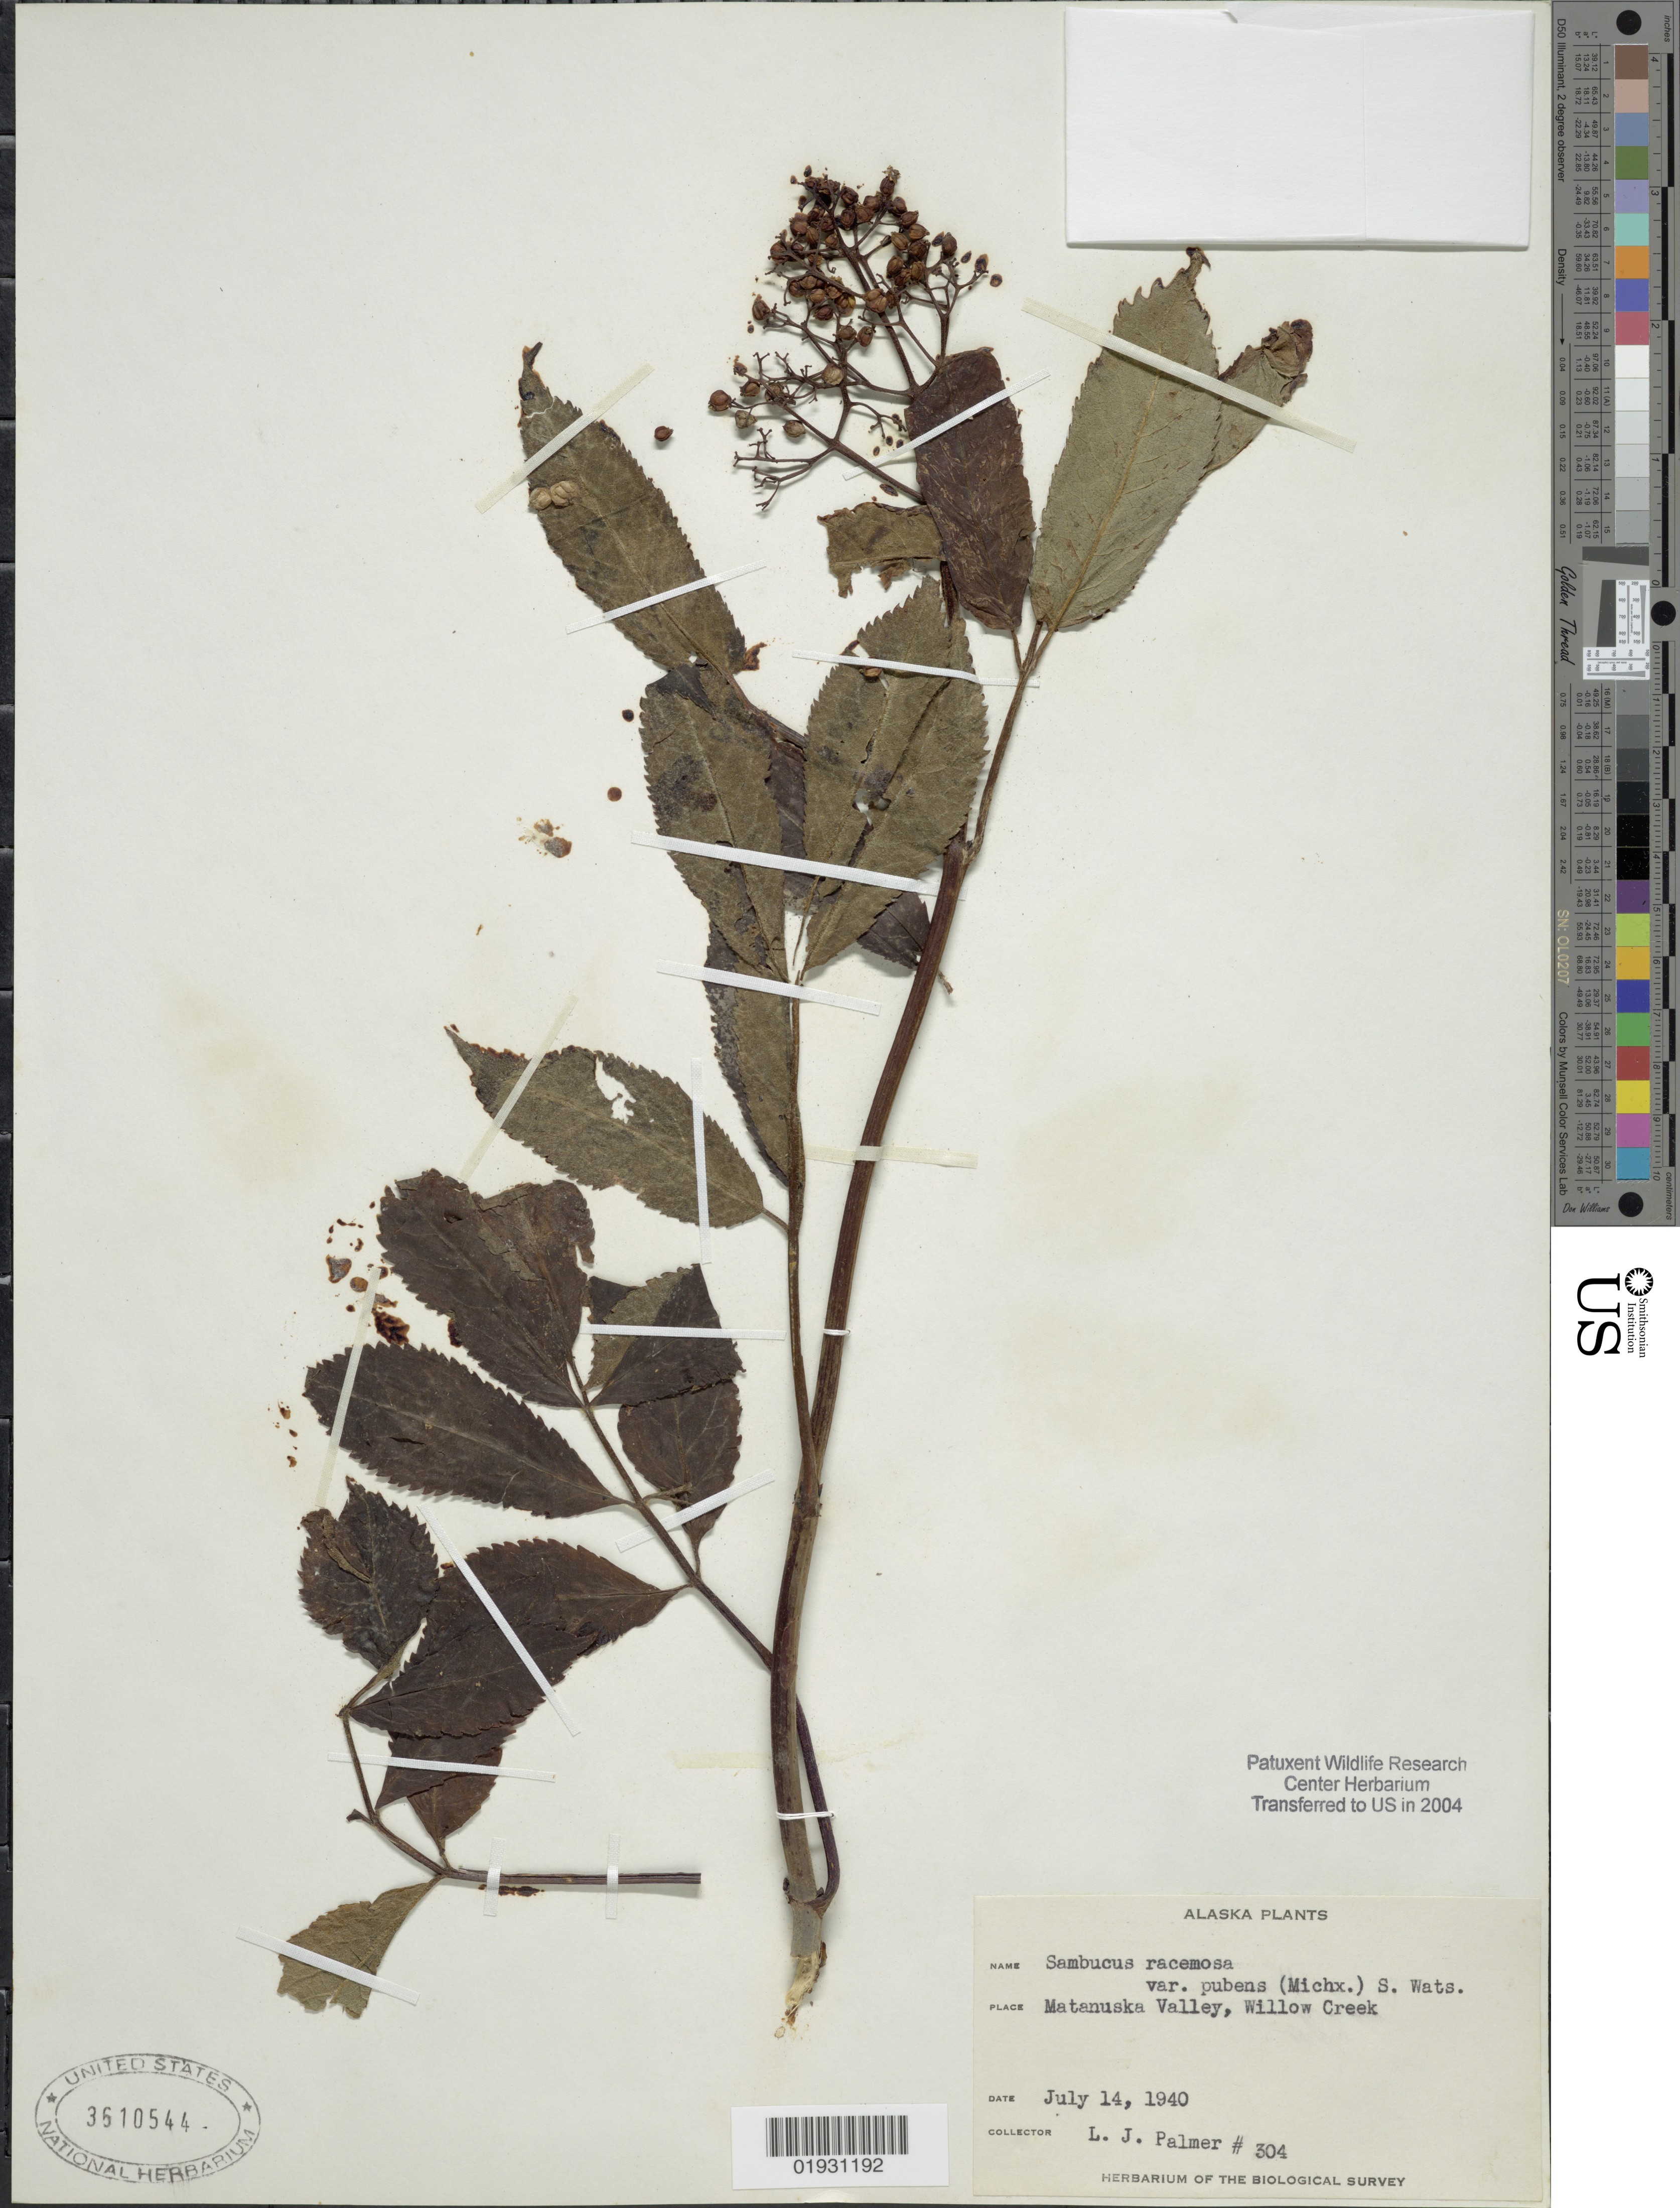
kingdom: Plantae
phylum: Tracheophyta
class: Magnoliopsida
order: Dipsacales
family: Viburnaceae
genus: Sambucus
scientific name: Sambucus pubens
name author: Michx.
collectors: L. J. Palmer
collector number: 304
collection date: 1940-07-14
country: United States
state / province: Alaska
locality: Matanuska Valley, Willow Creek.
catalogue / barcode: US 3610544